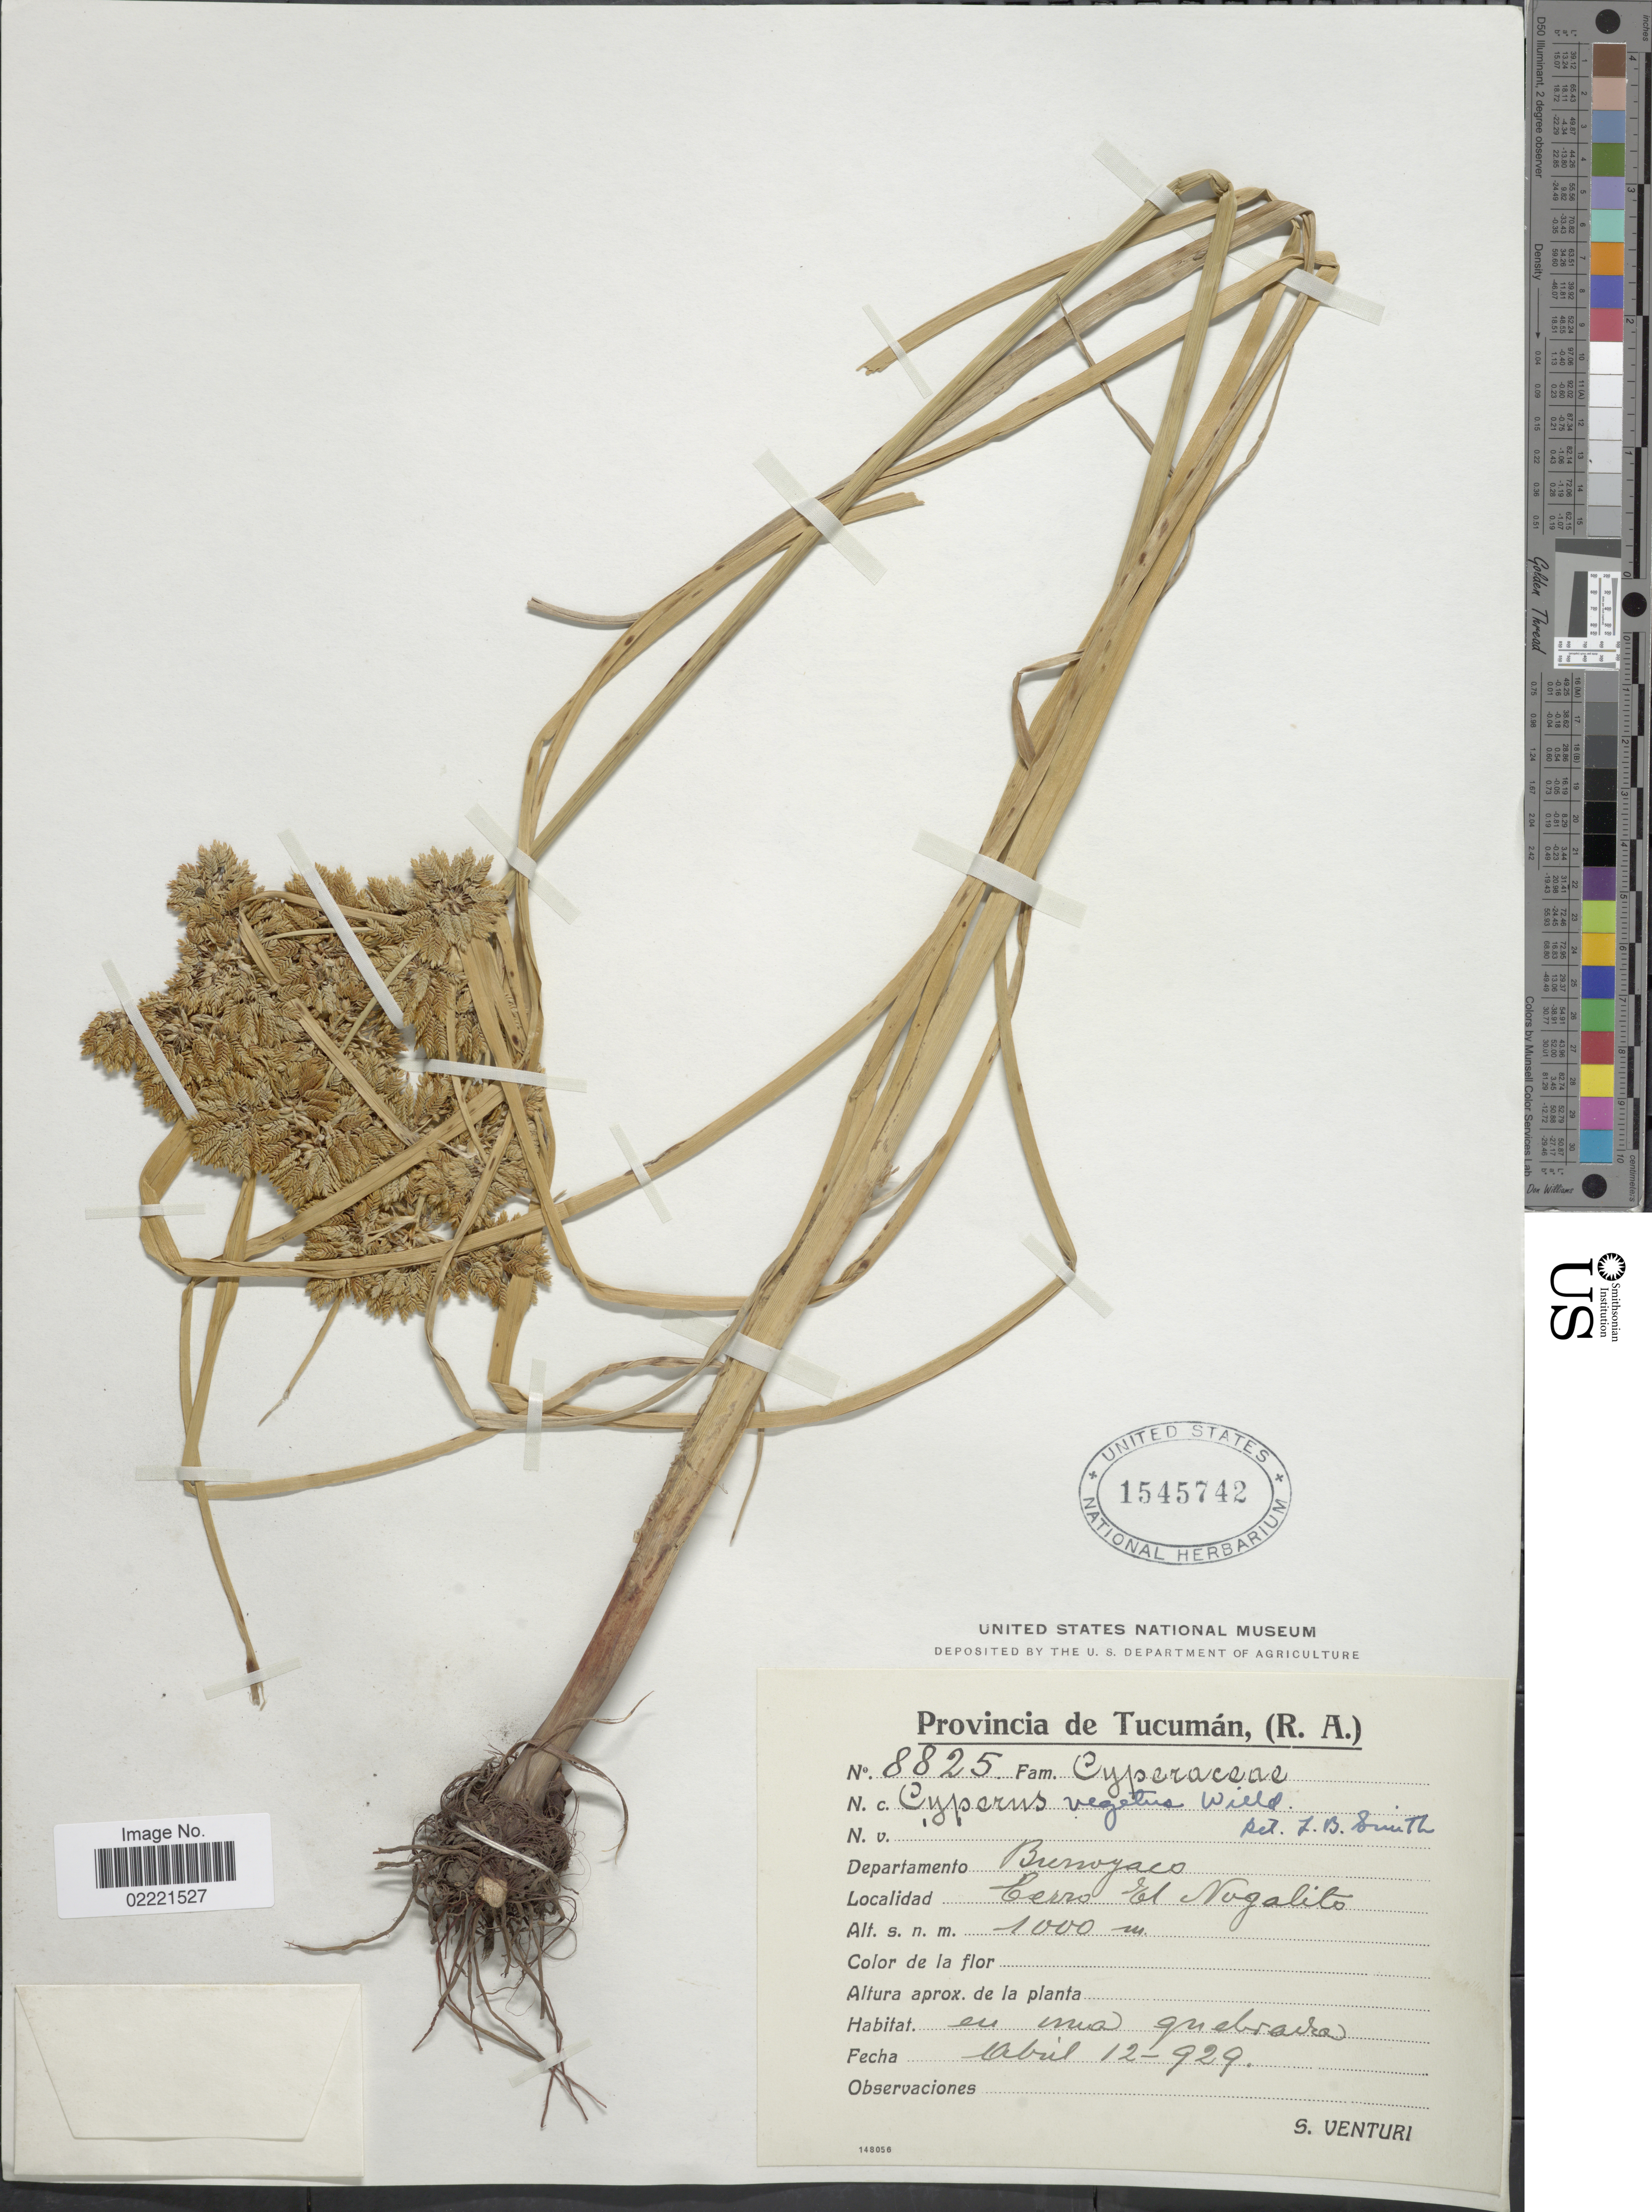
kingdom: Plantae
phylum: Tracheophyta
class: Liliopsida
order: Poales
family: Cyperaceae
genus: Cyperus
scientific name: Cyperus eragrostis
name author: Lam.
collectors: S. Venturi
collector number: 8825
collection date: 1929-04-12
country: Argentina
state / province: Tucuman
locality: (R.A.) Departamento Burroyaco, Cerro El Nogalito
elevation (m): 1000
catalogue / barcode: US 1545742